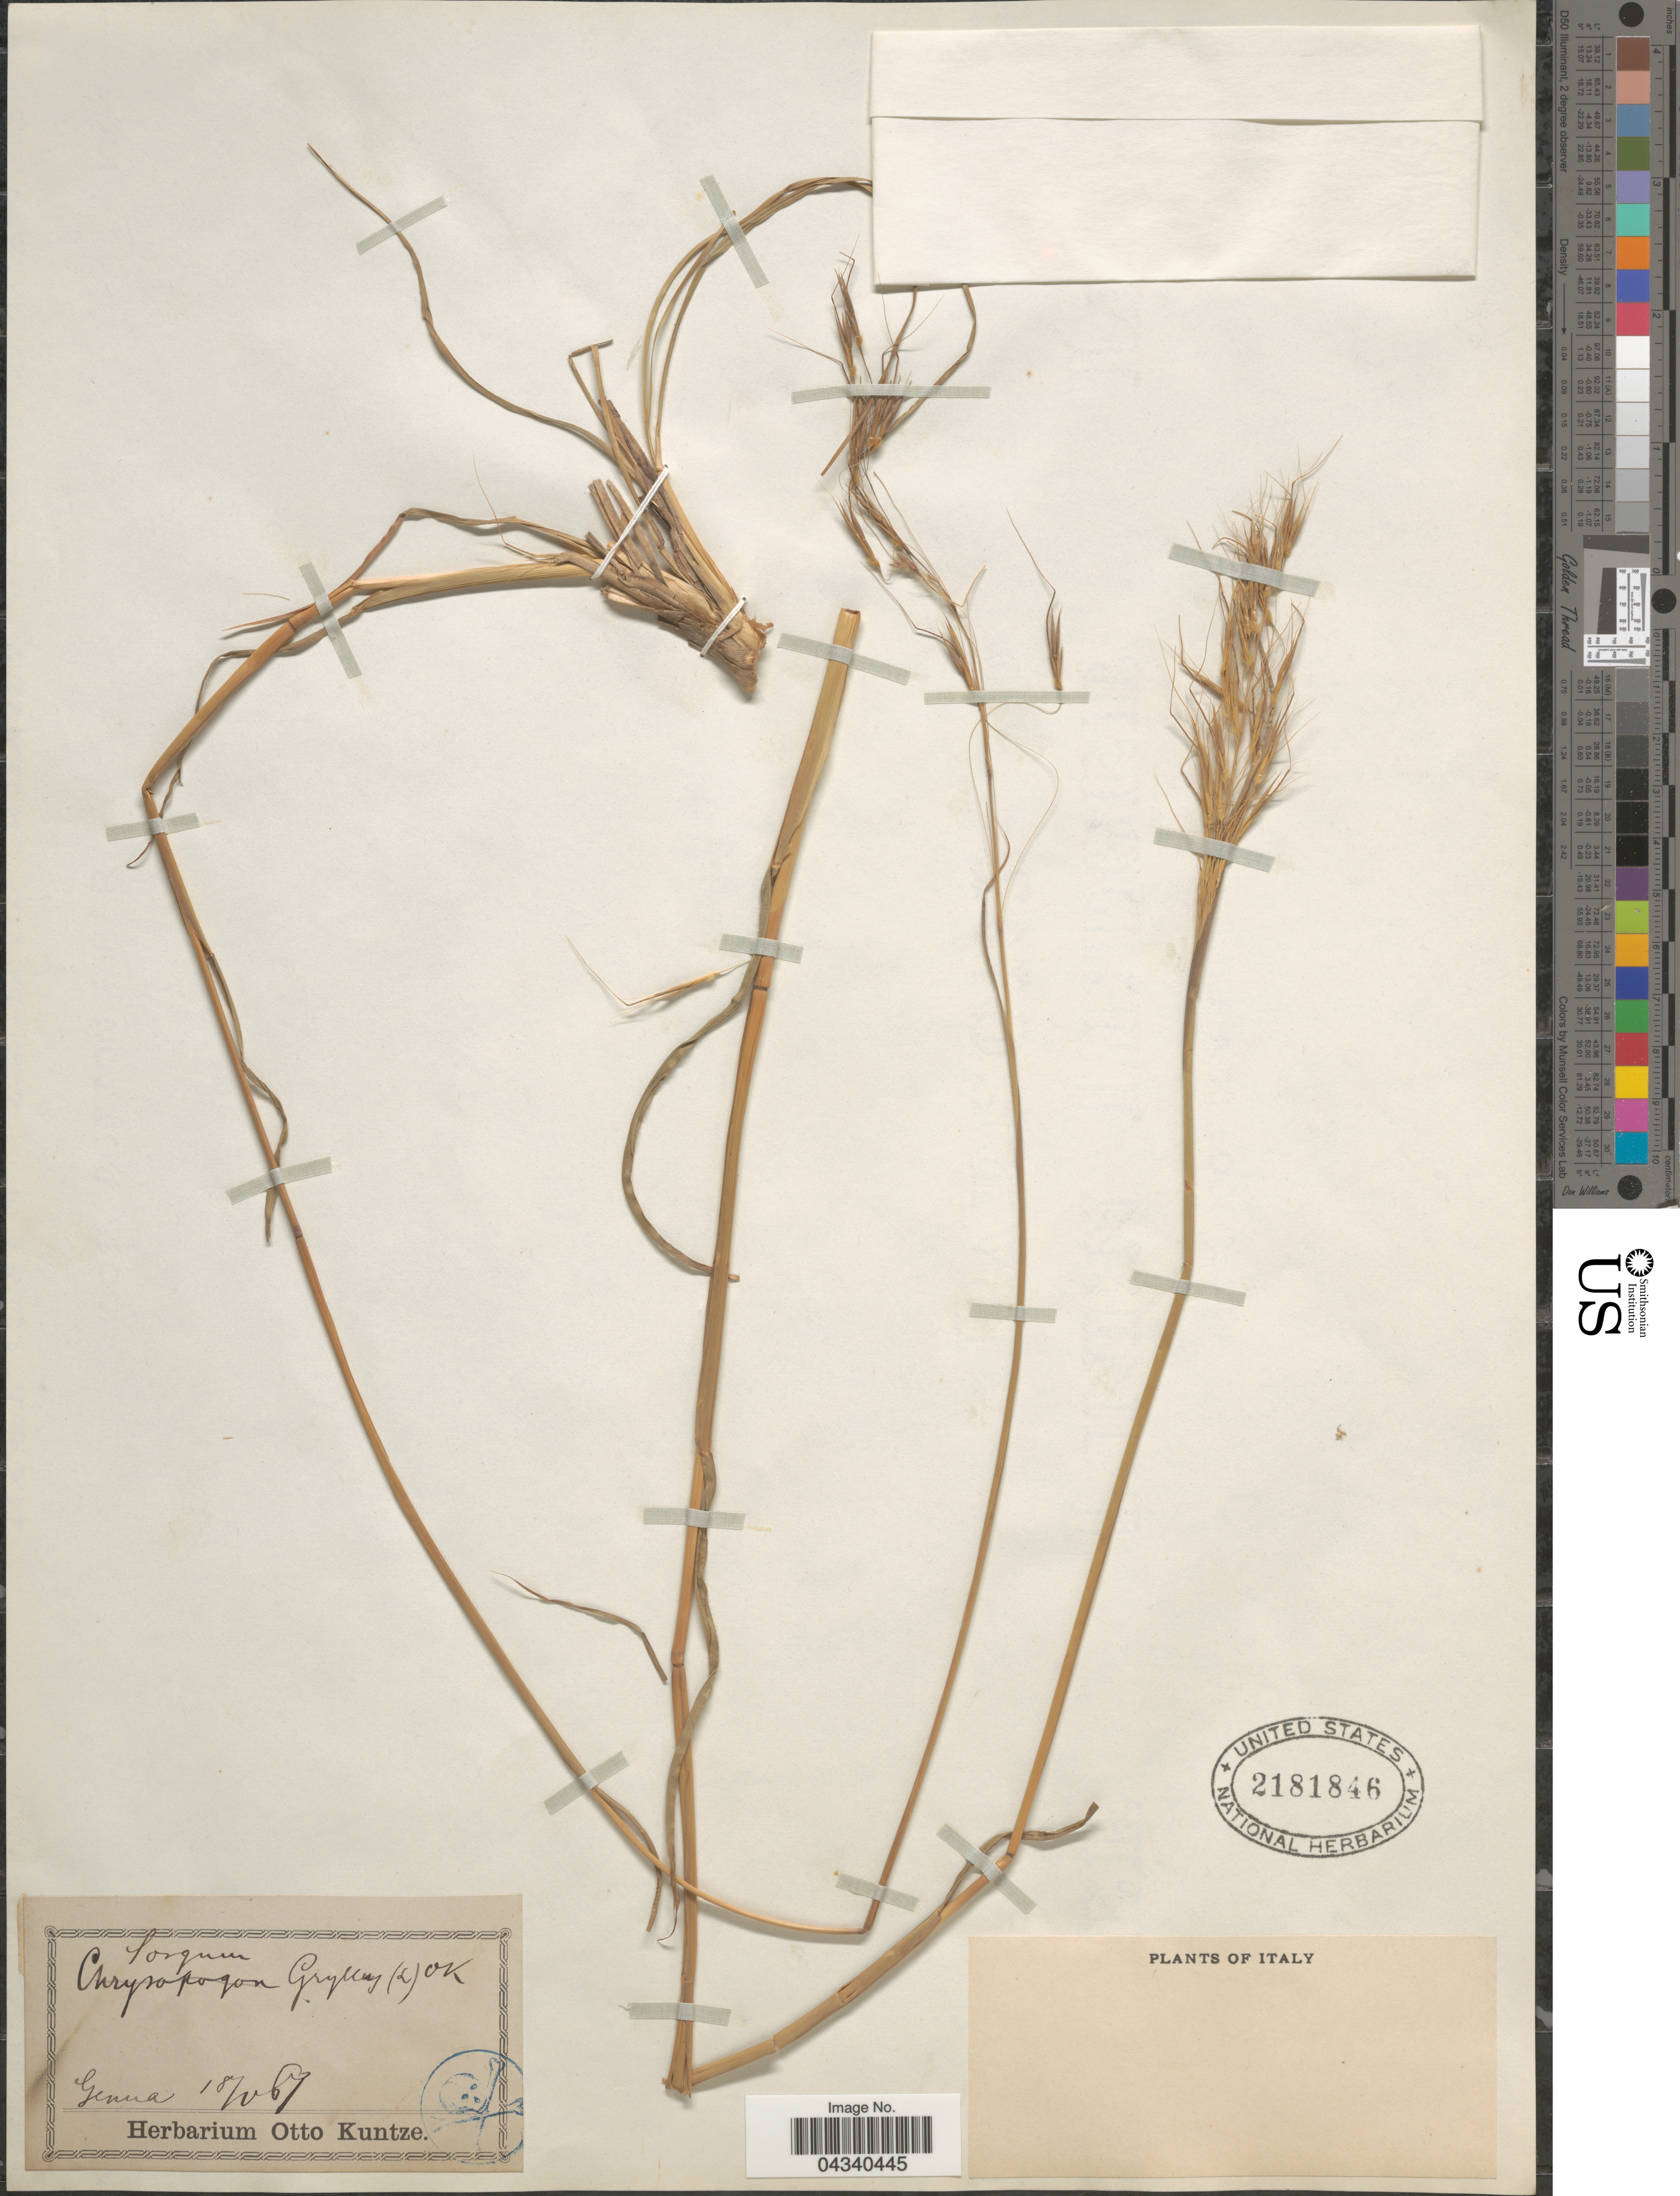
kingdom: Plantae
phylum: Tracheophyta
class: Liliopsida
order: Poales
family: Poaceae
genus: Sorghum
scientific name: Sorghum sp.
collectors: ex herb. Otto Kuntze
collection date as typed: Transcribed d/m/y: 18/5/67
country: Italy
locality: Genua.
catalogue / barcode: US 2181846